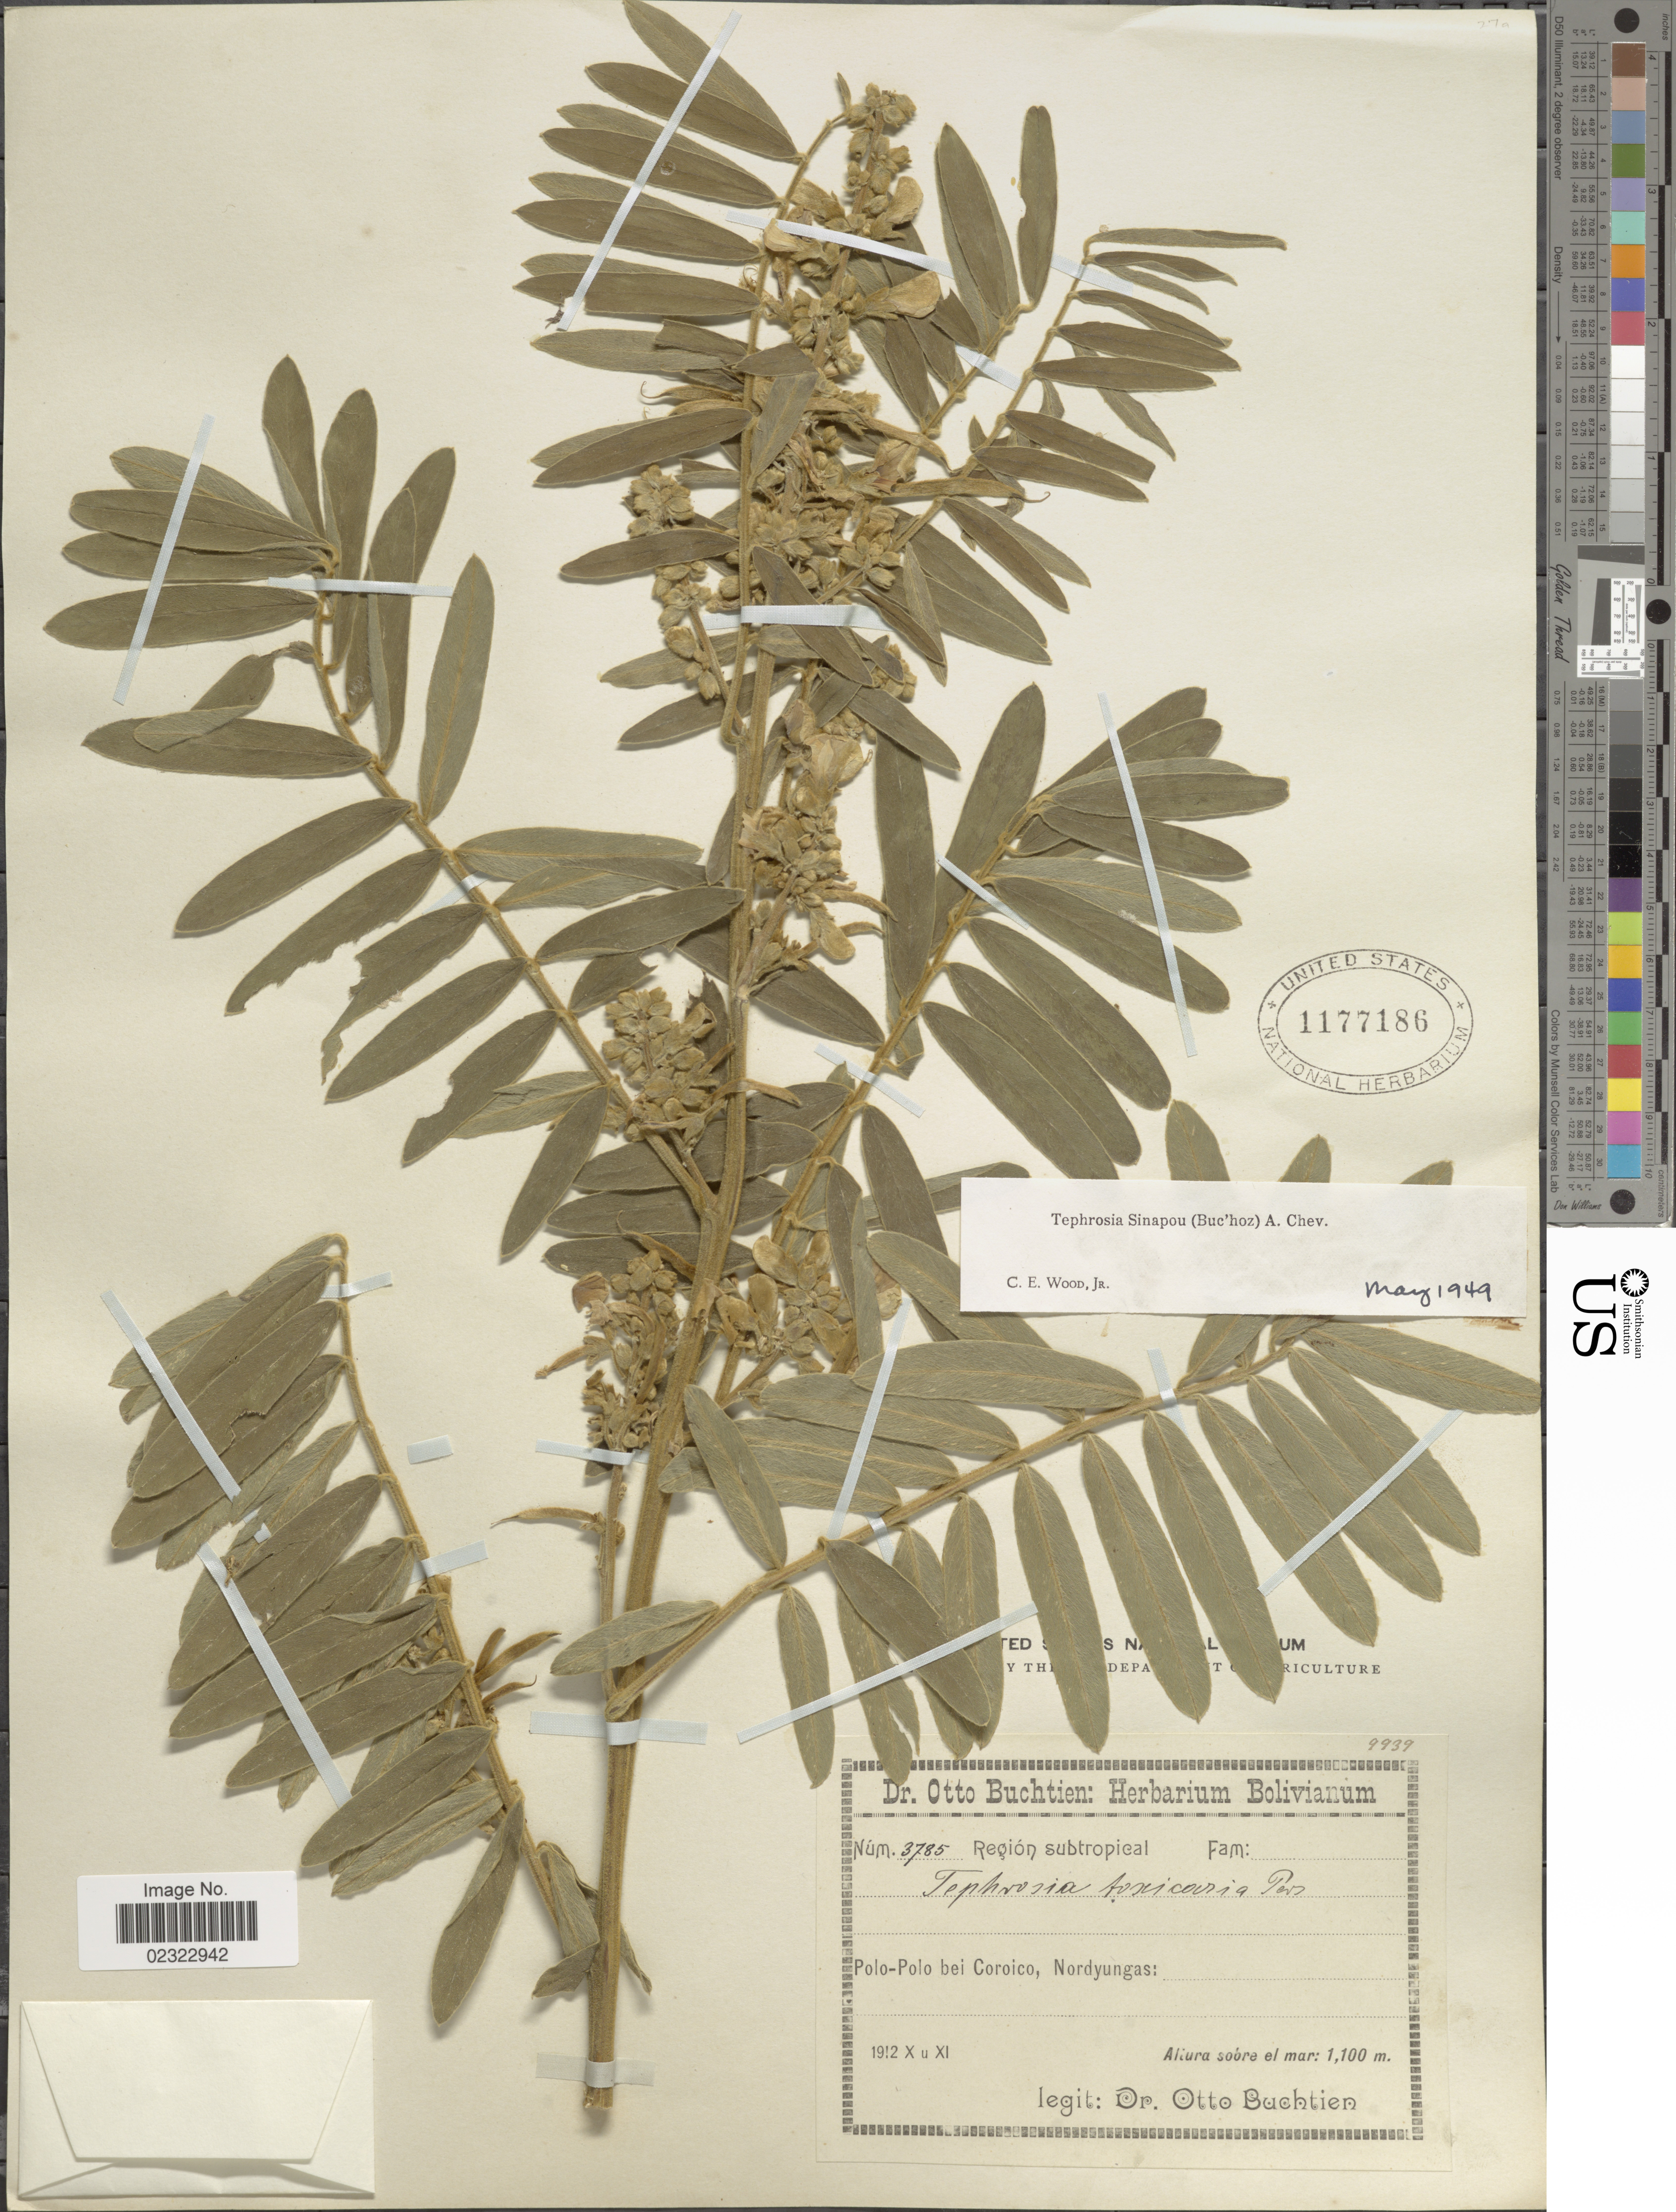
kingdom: Plantae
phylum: Tracheophyta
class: Magnoliopsida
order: Fabales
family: Fabaceae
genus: Tephrosia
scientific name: Tephrosia sinapou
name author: (Buc'hoz) A. Chev.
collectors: O. Buchtien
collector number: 3785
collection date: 1912-10/1912-11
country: Bolivia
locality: Polo-Polo bei Coroico, Nordyungas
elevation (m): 1100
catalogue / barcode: US 1177186